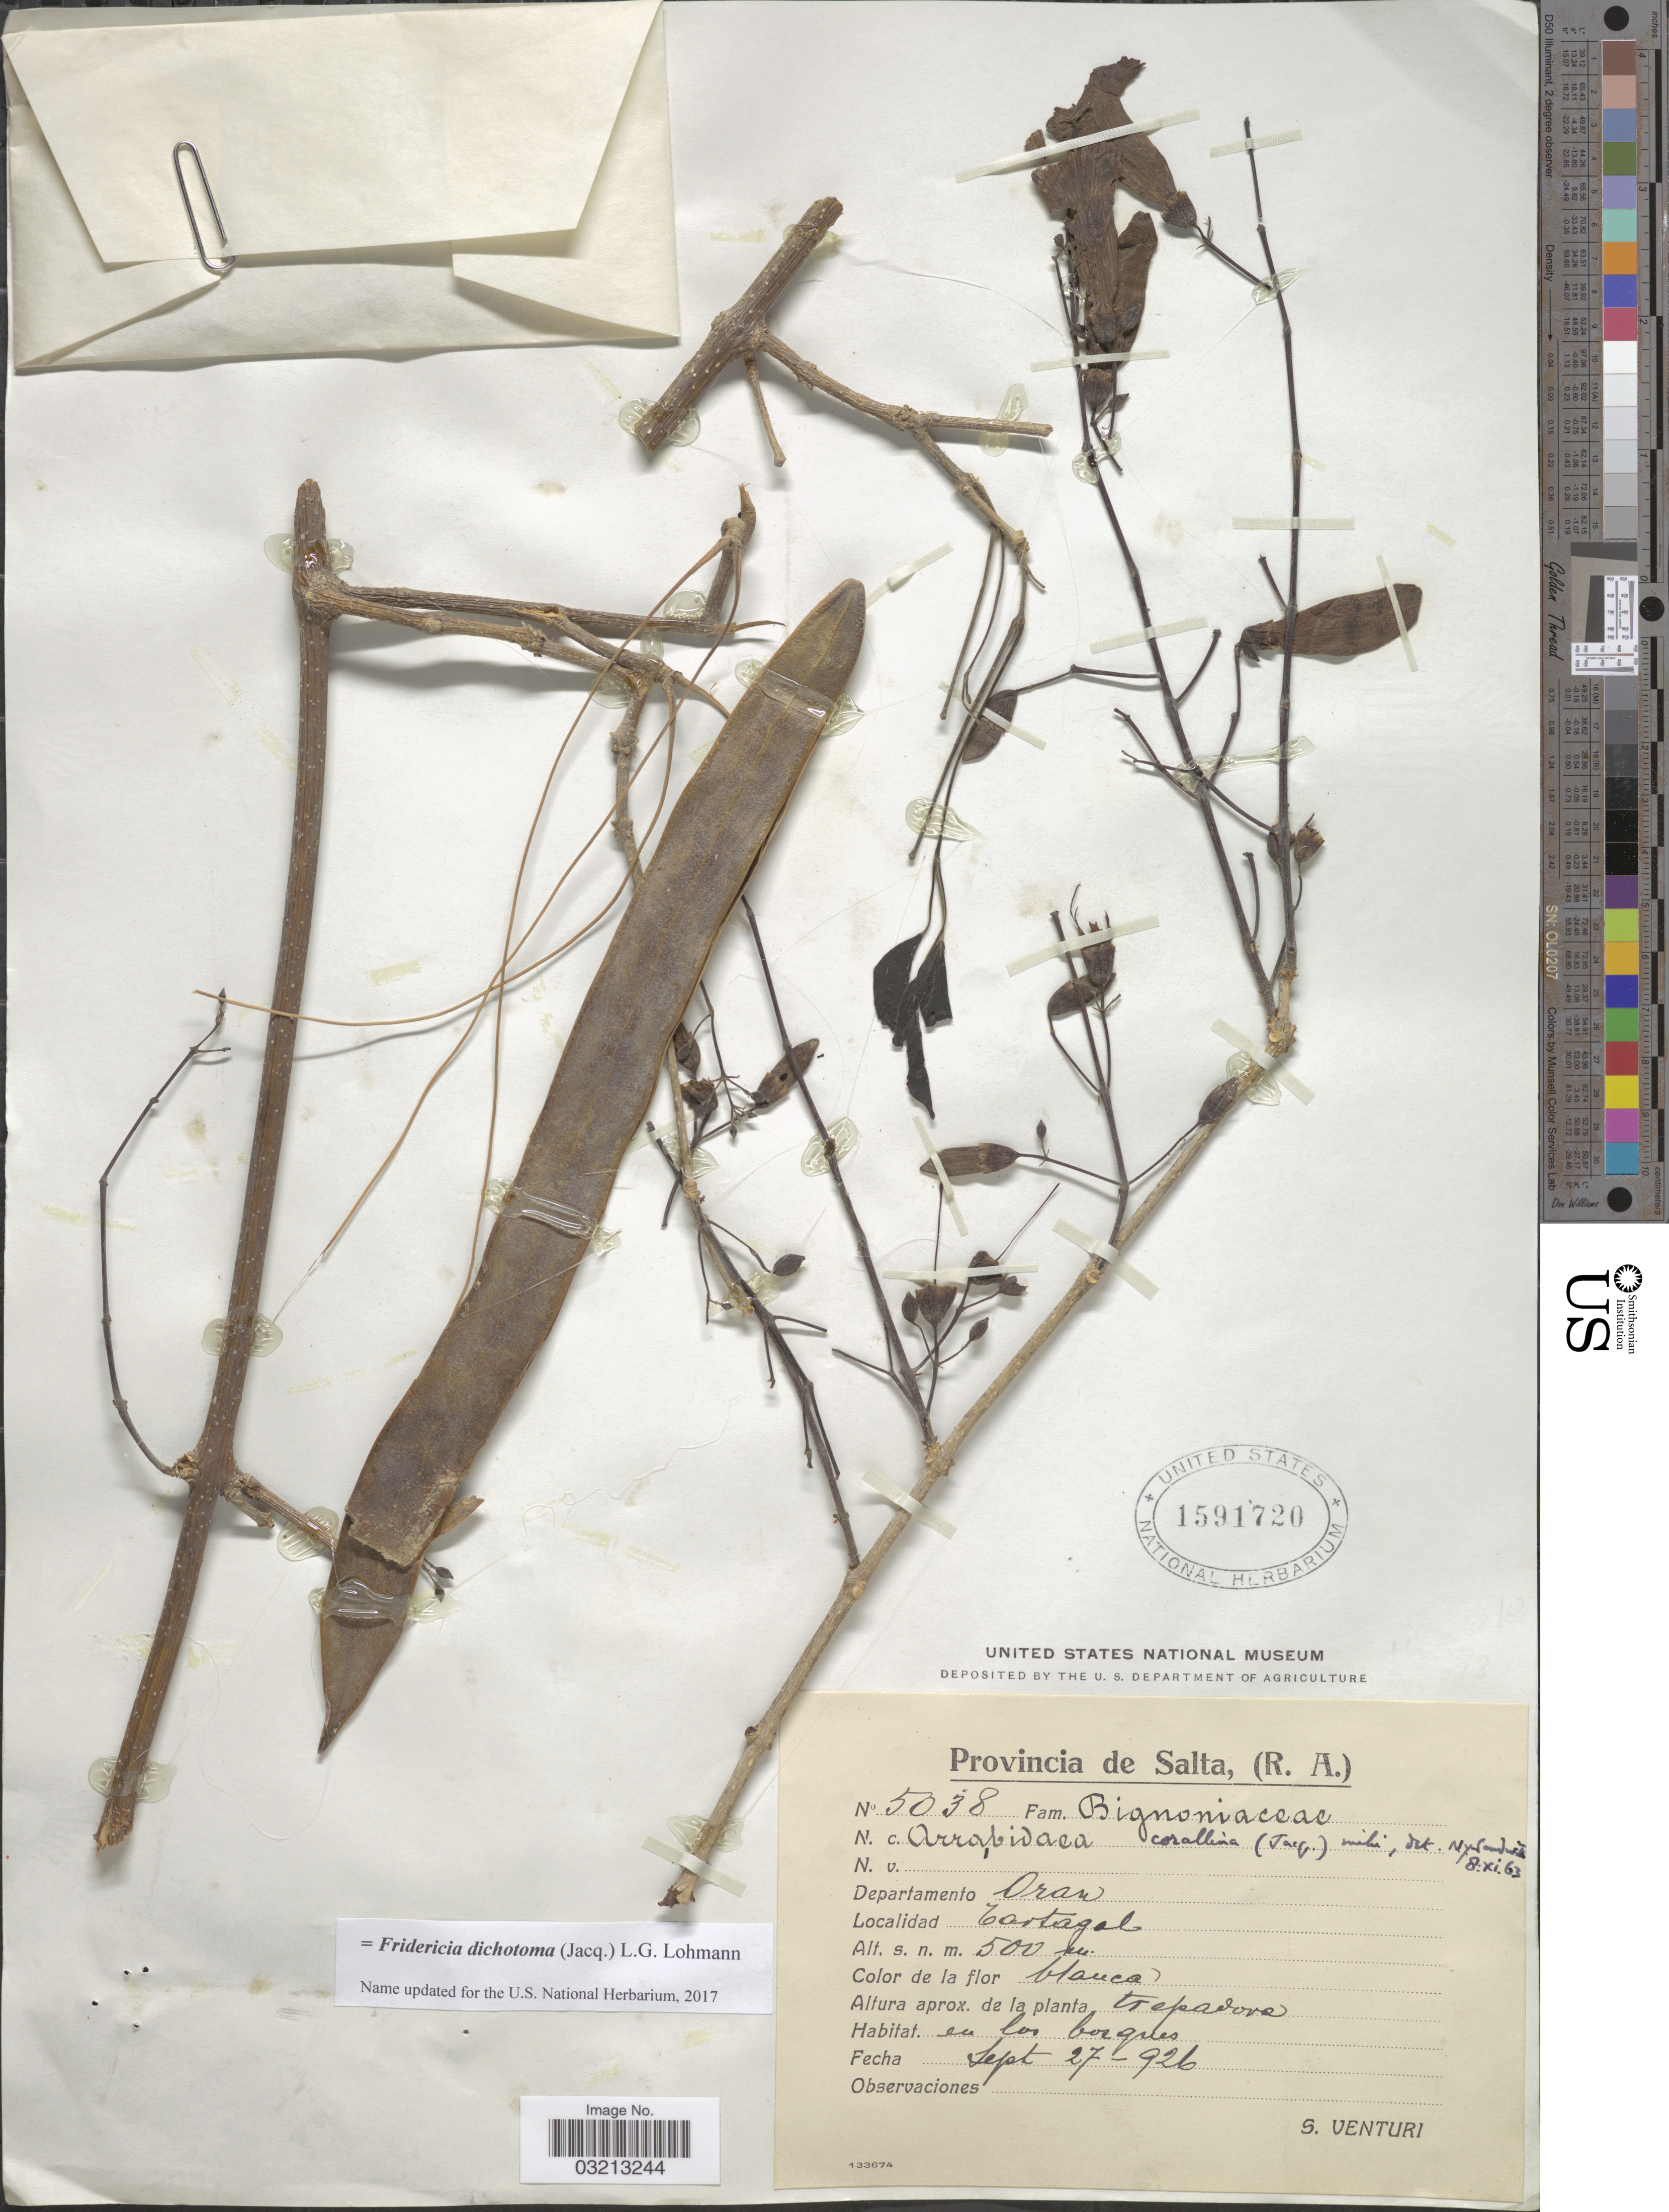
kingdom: Plantae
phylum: Tracheophyta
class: Magnoliopsida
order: Lamiales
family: Bignoniaceae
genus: Fridericia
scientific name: Fridericia dichotoma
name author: (Jacq.) L.G. Lohmann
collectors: S. Venturi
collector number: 5038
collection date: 1926-09-27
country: Argentina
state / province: Salta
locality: Departamento Oran. Tartagal.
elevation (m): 500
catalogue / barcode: US 1591720